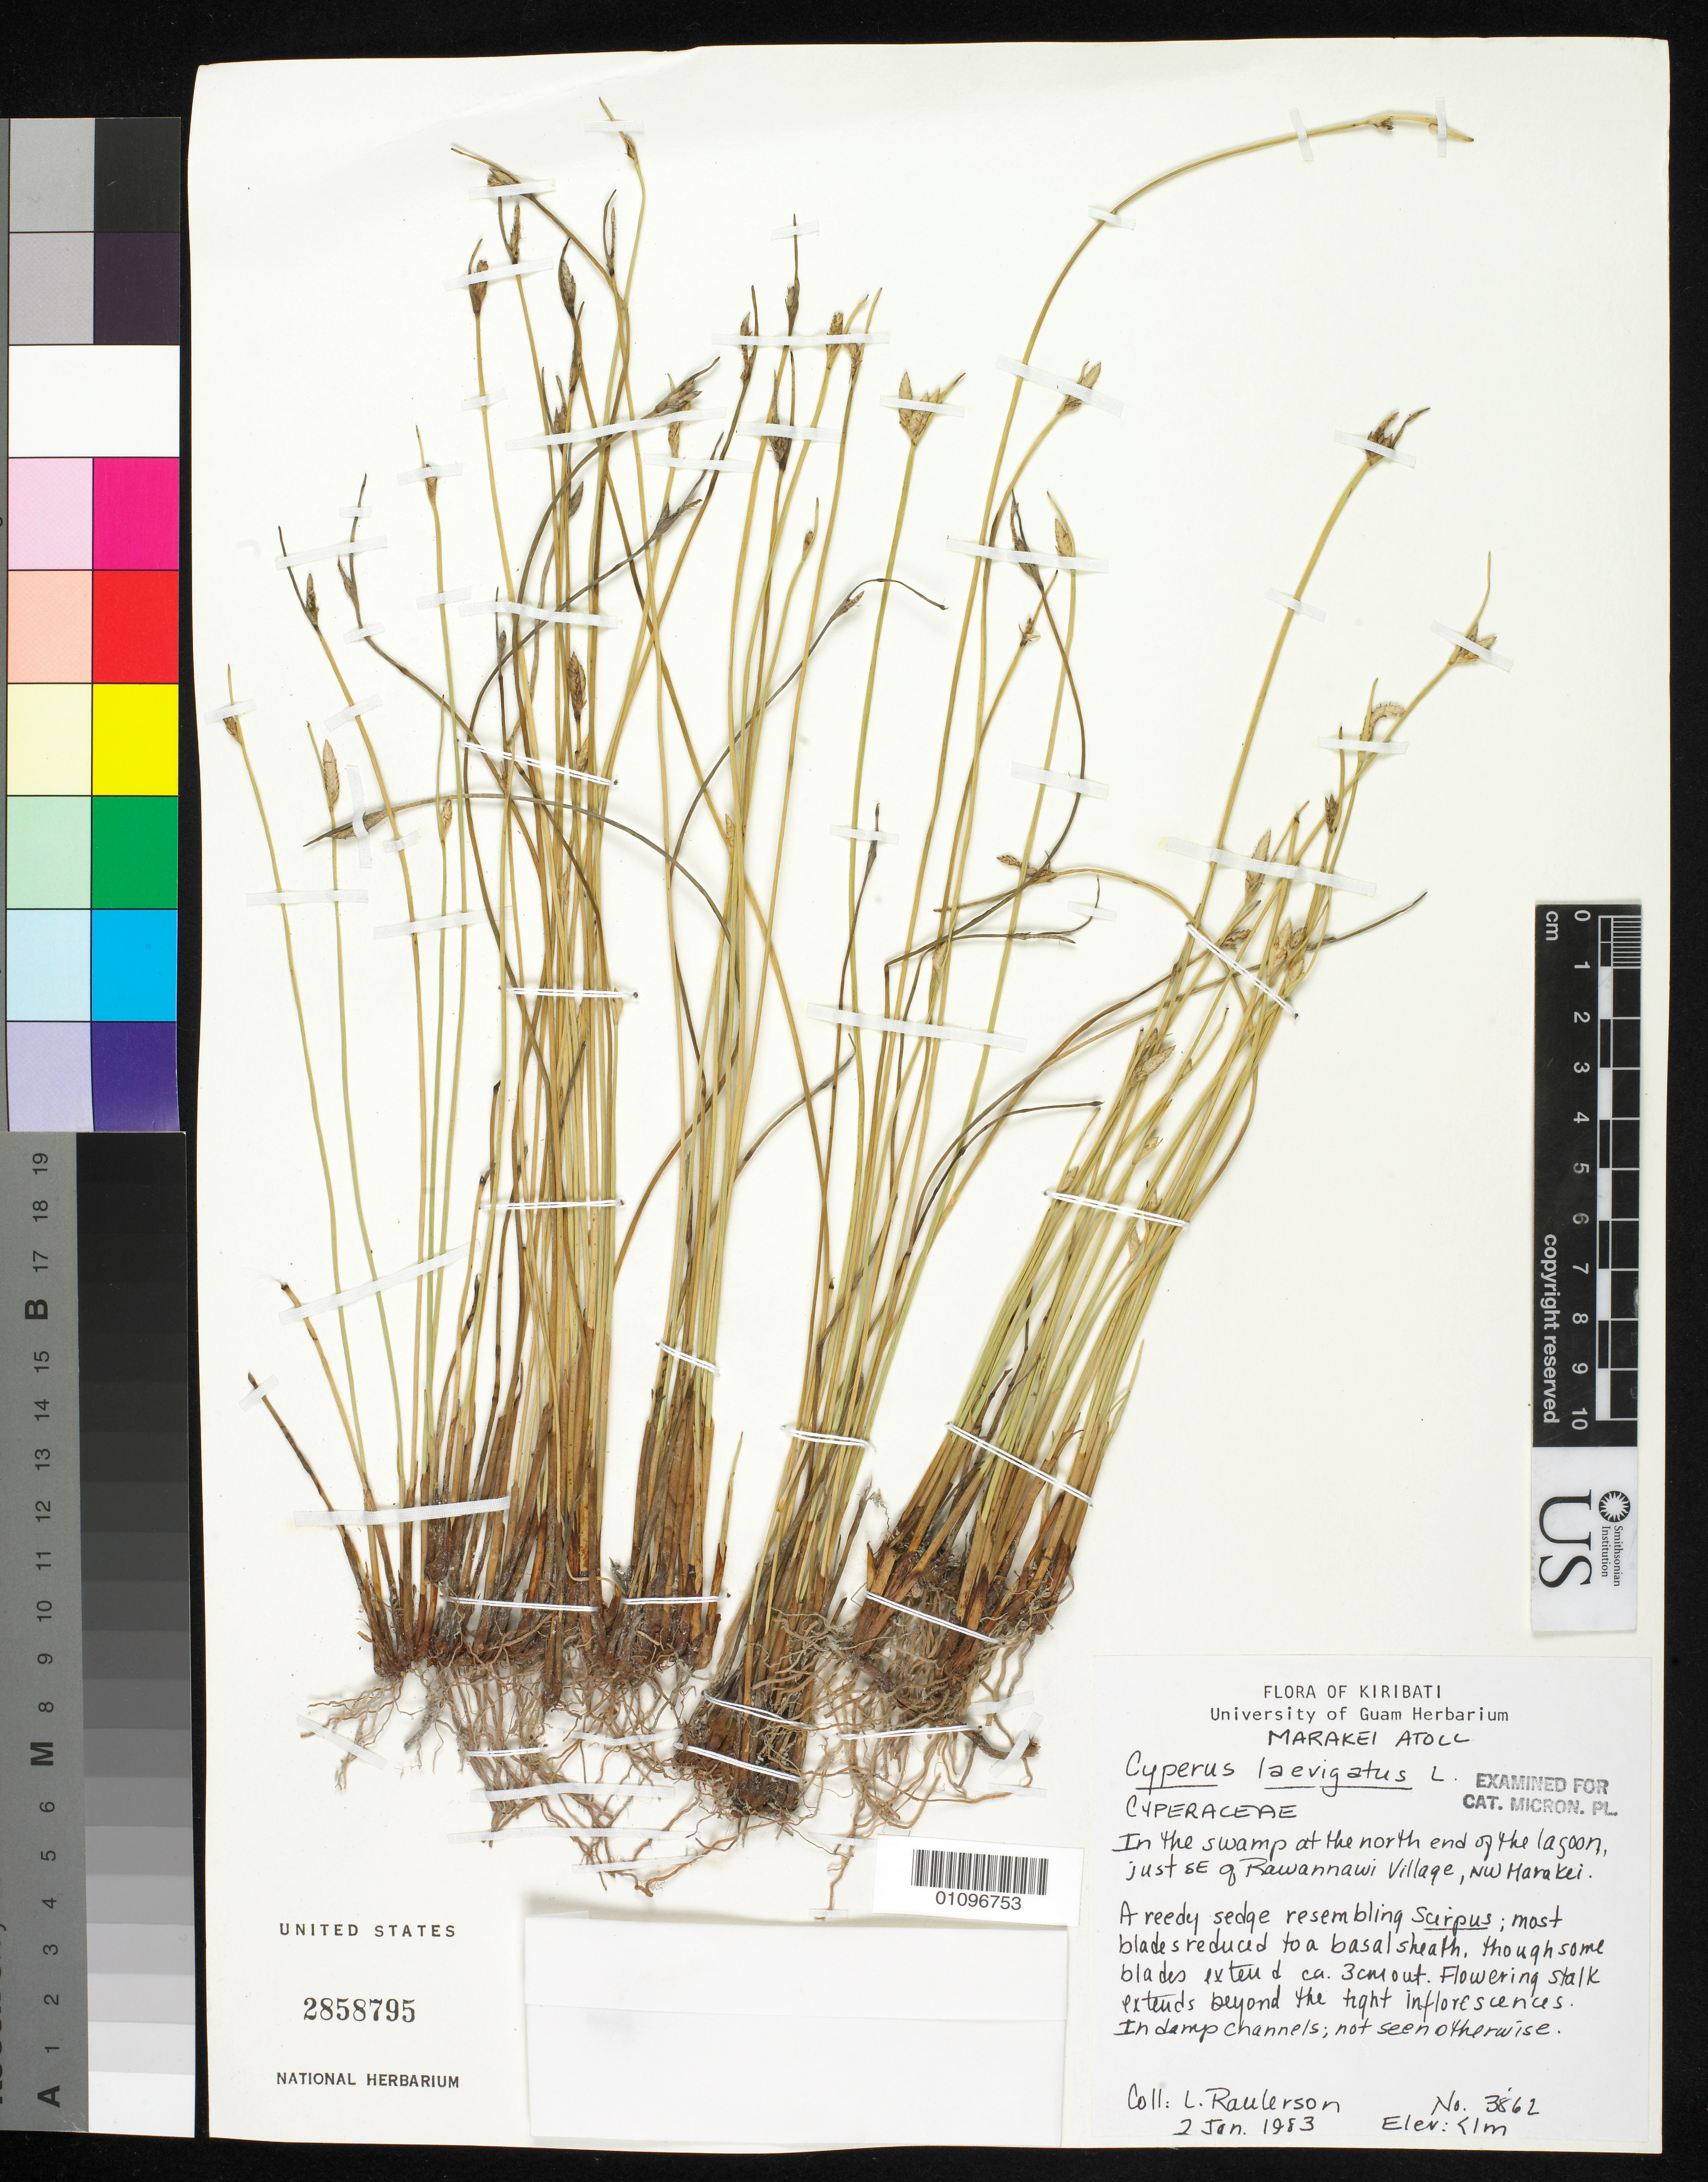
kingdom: Plantae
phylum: Tracheophyta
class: Liliopsida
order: Poales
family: Cyperaceae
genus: Cyperus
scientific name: Cyperus laevigatus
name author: L.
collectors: L. Raulerson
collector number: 3862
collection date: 1983-01-02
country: Kiribati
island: Marakei Atoll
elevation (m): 1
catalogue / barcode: US 2858795